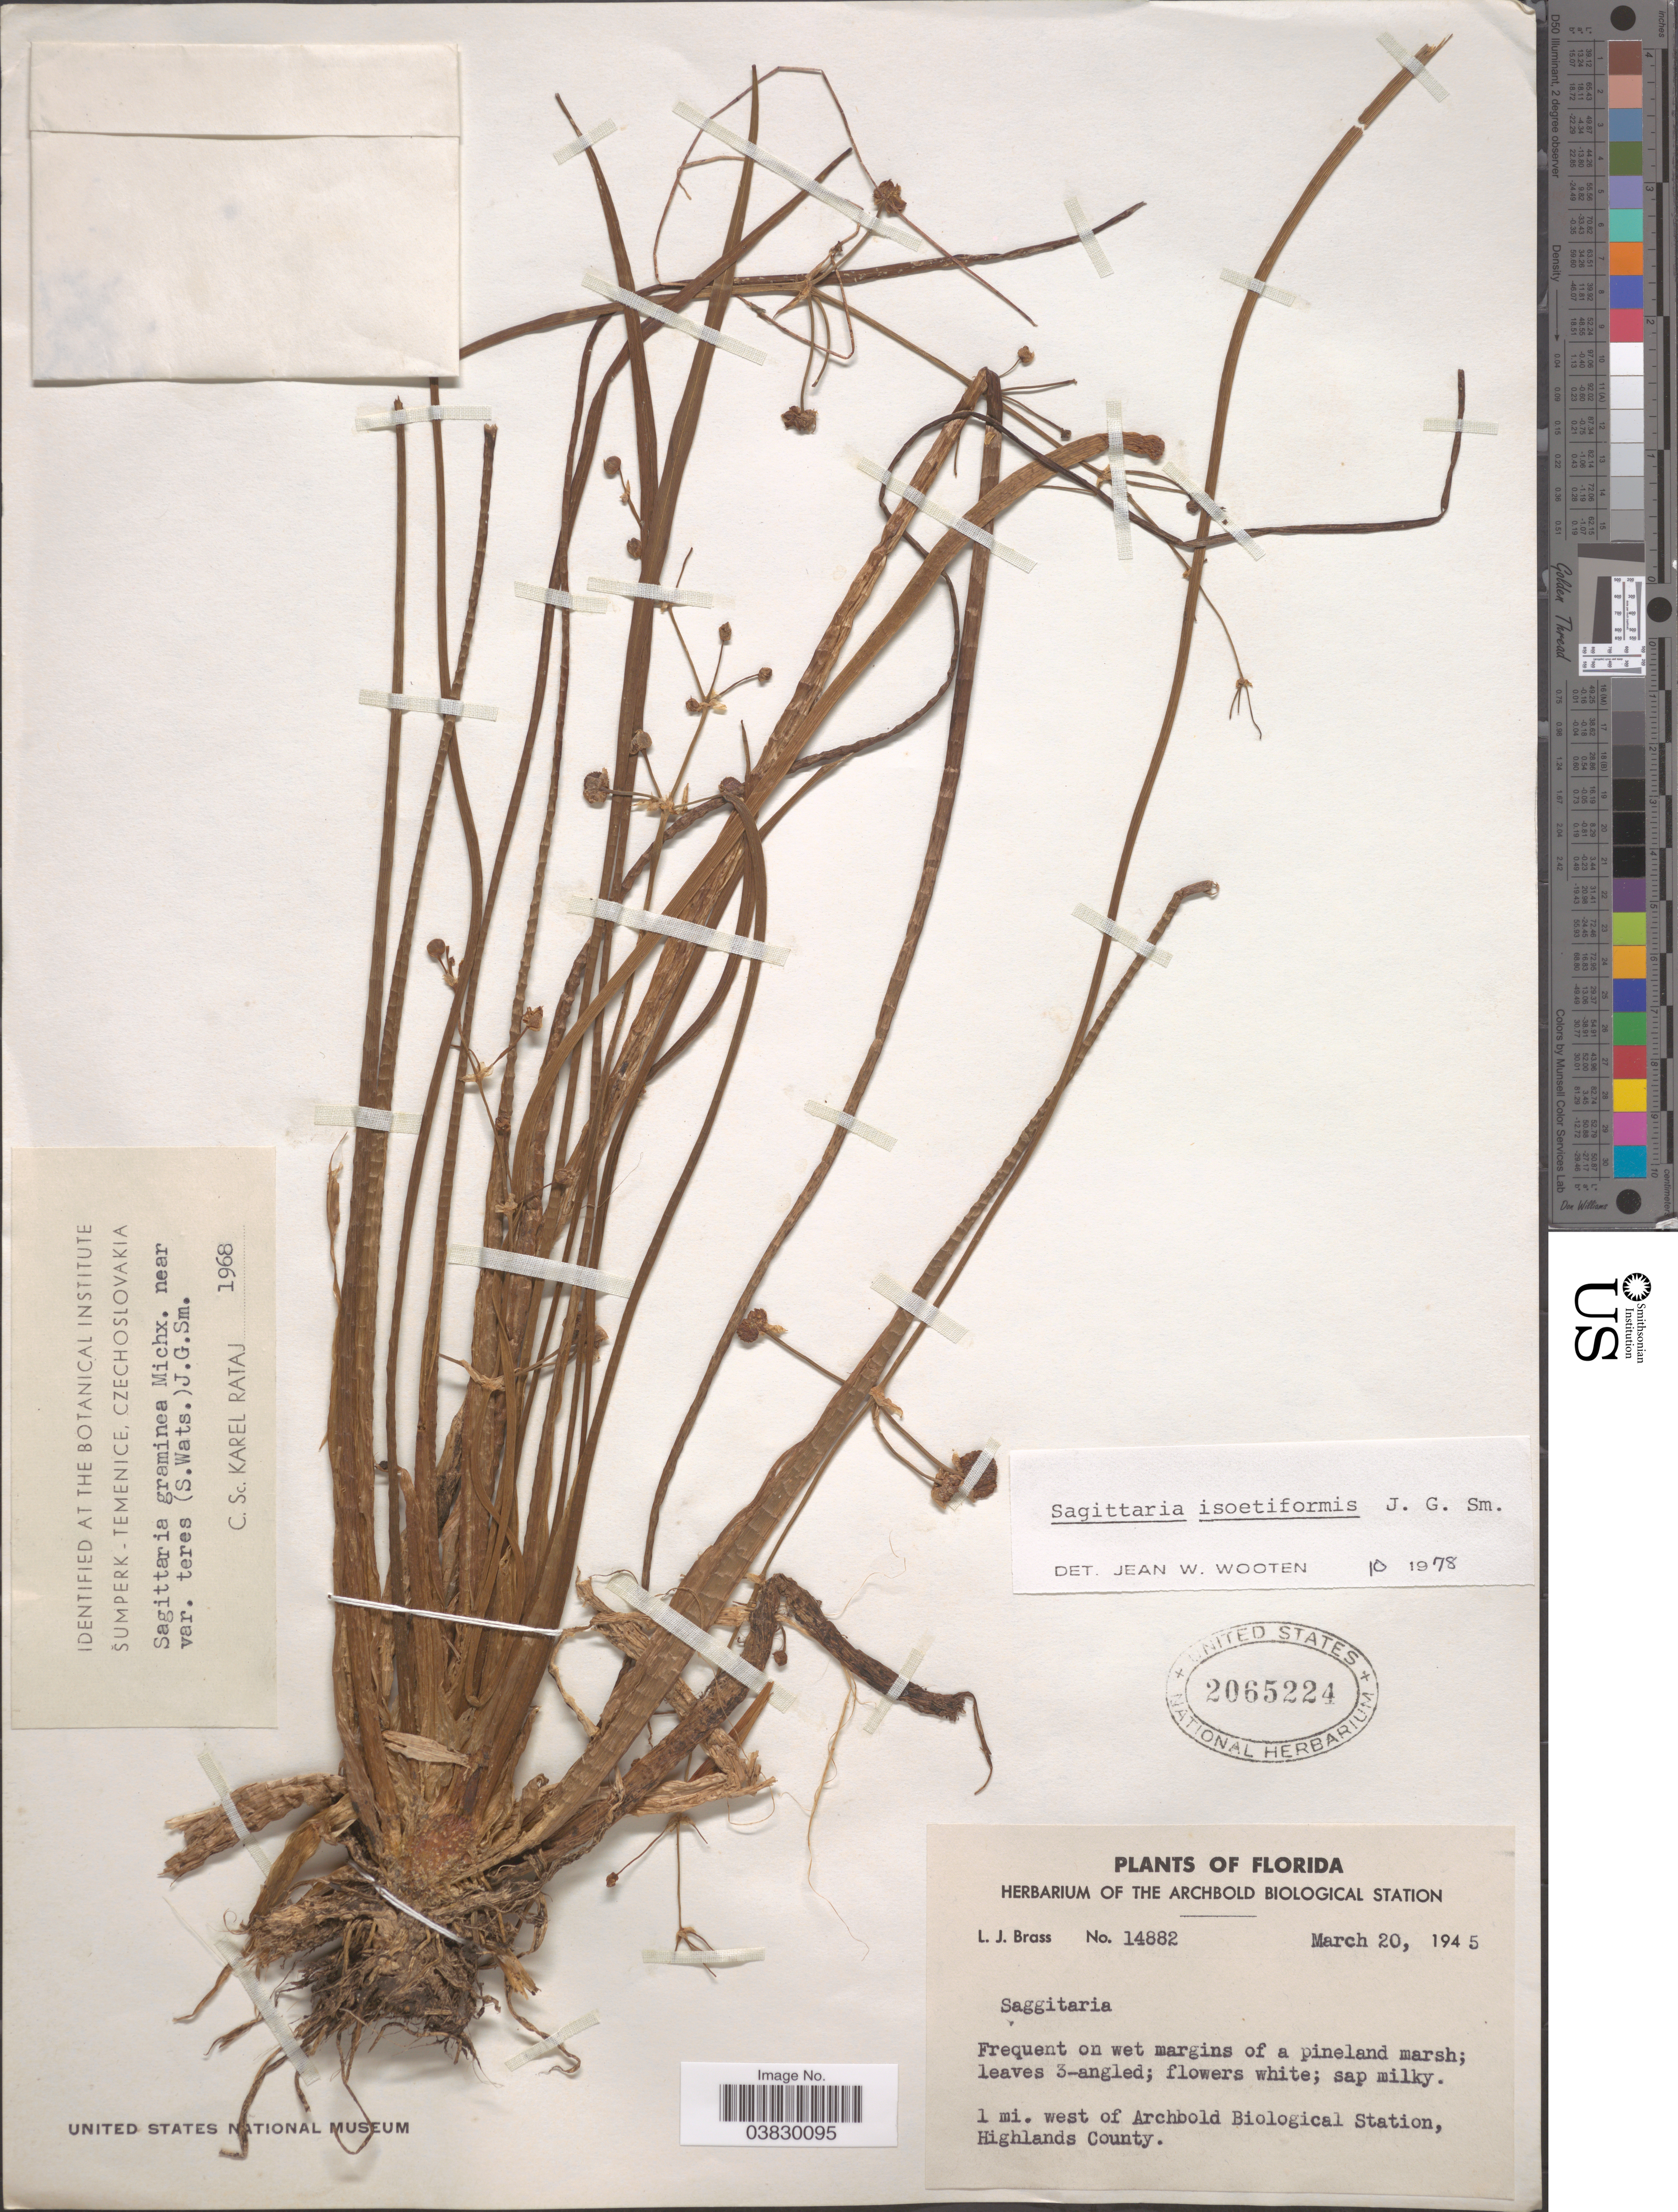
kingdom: Plantae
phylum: Tracheophyta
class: Liliopsida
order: Alismatales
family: Alismataceae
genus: Sagittaria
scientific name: Sagittaria graminea var. graminea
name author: Michx.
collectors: L. J. Brass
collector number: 14882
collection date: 1945-03-20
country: United States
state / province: Florida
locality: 1 mi. west of Archbold Biological Station, Highlands County.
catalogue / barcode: US 2065224